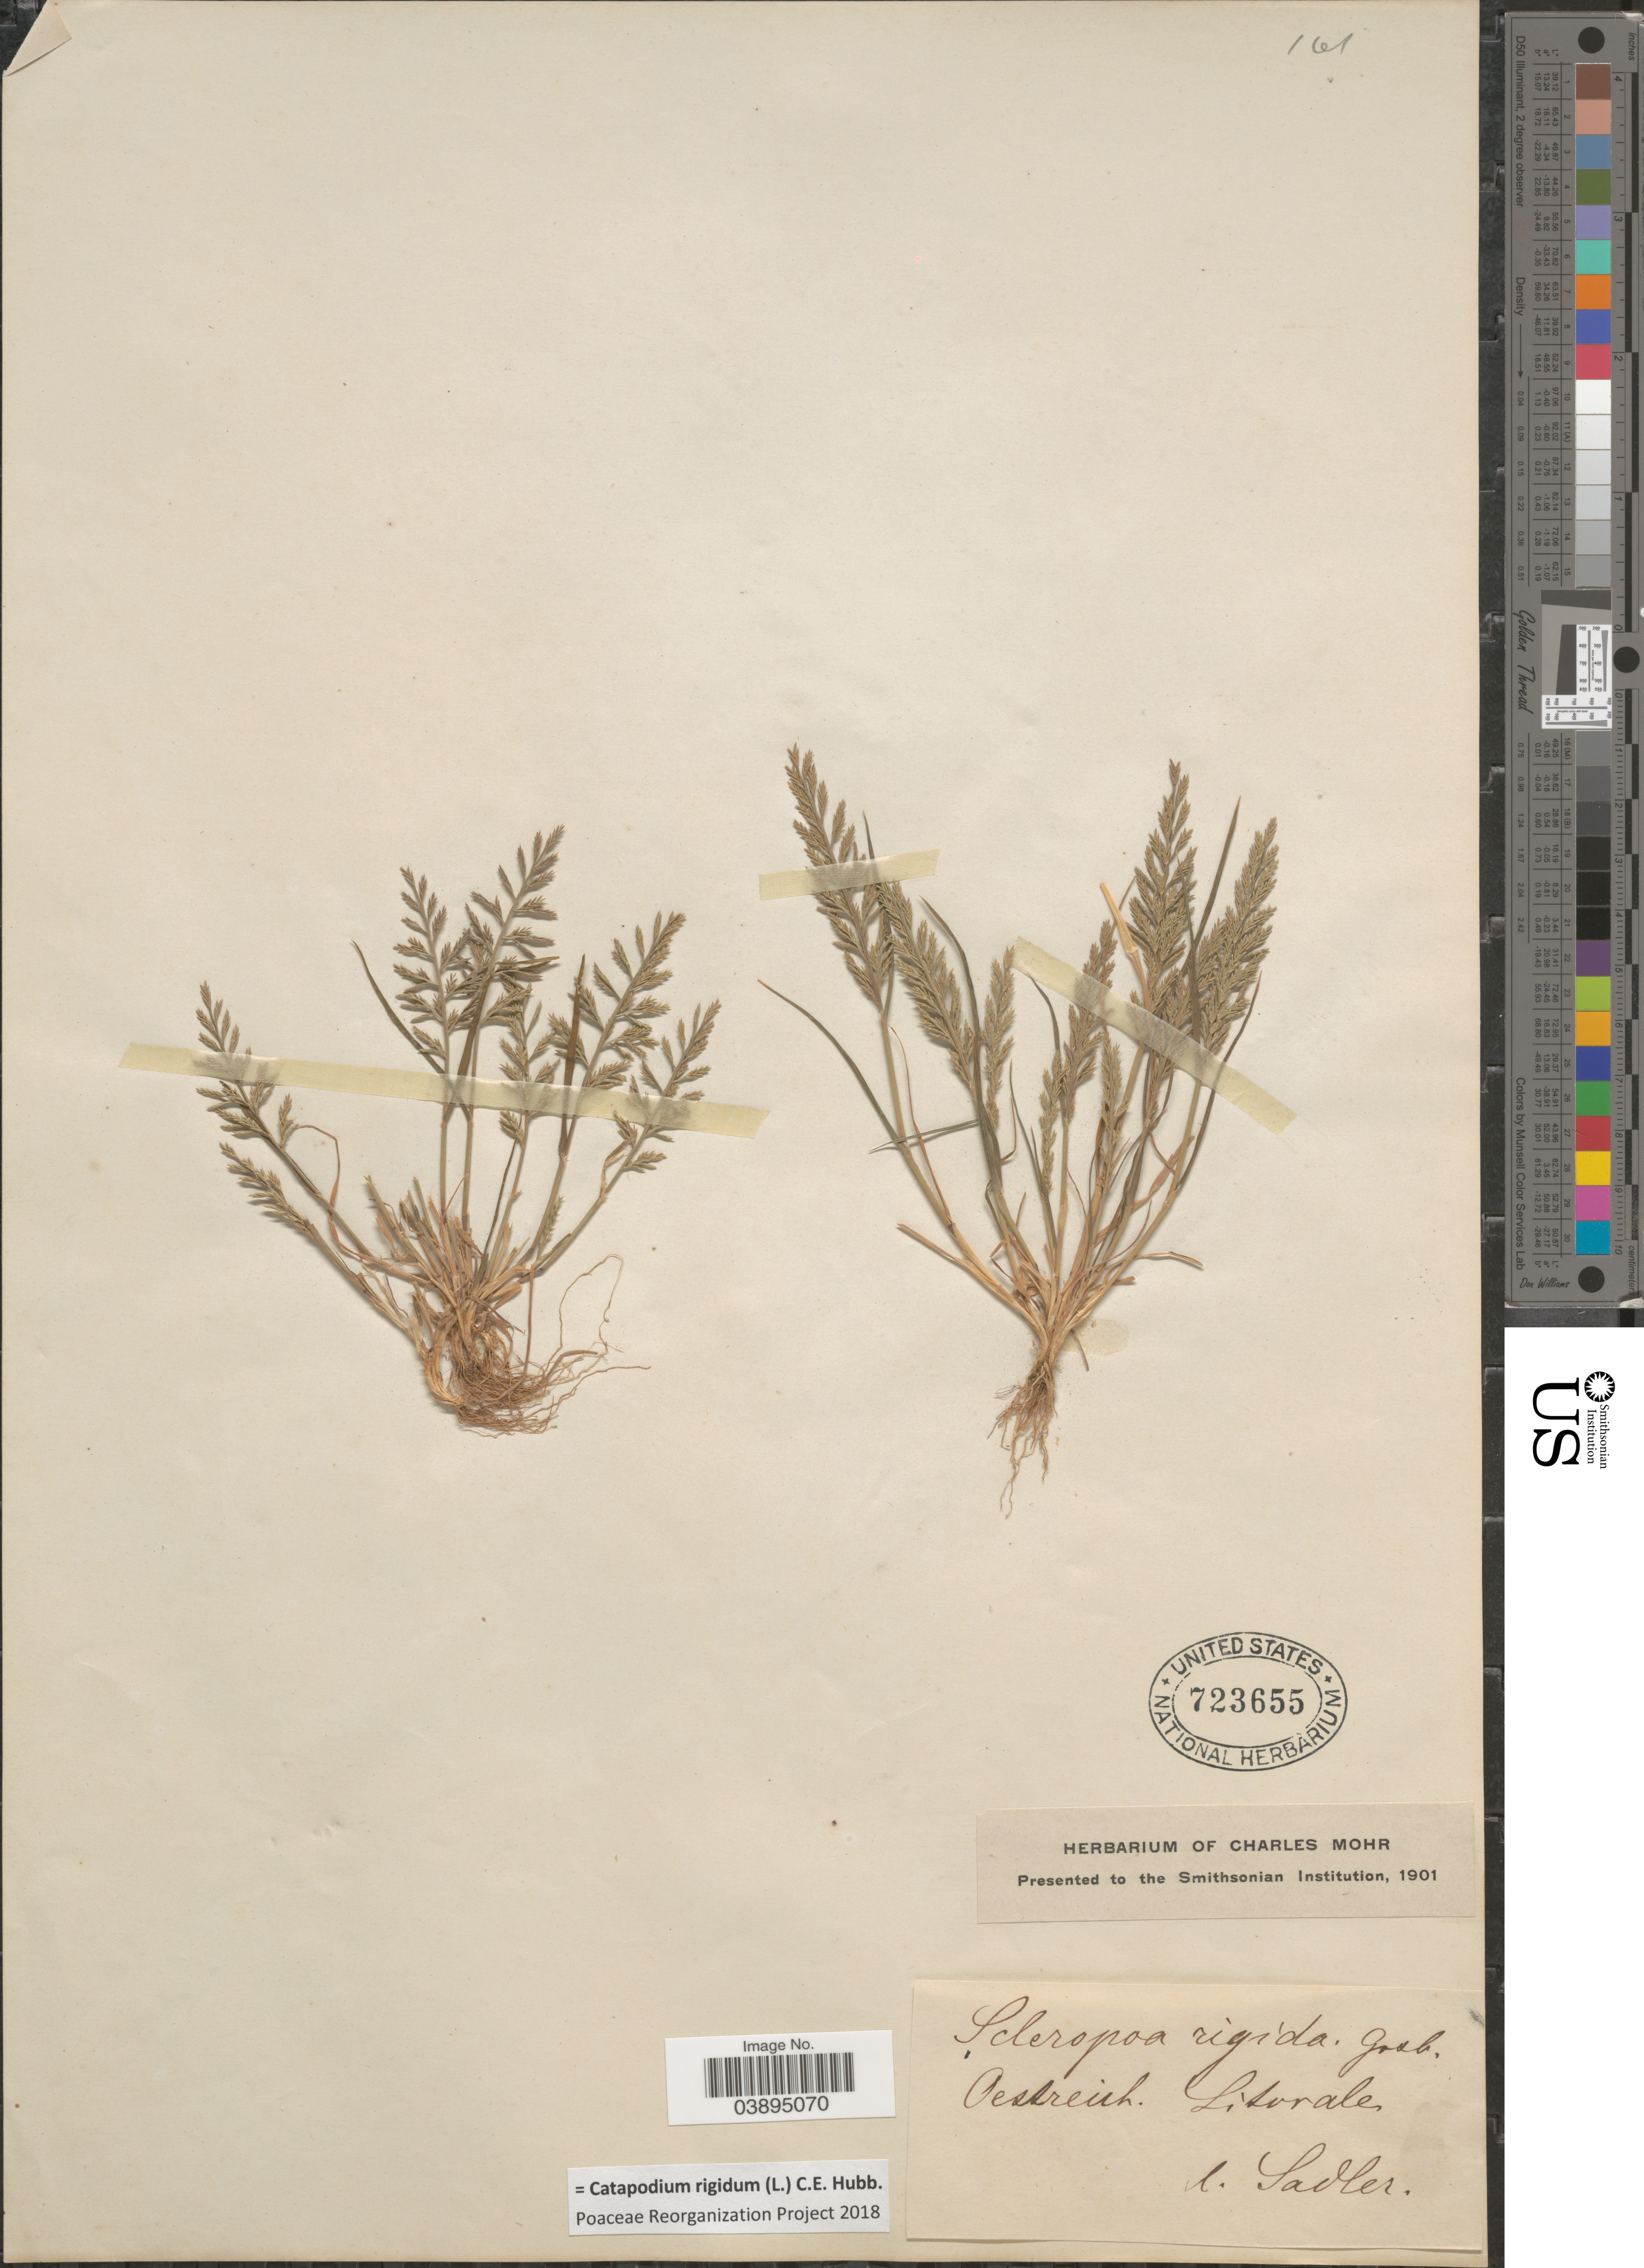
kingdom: Plantae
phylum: Tracheophyta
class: Liliopsida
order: Poales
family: Poaceae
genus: Catapodium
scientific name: Catapodium rigidum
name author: (L.) C.E. Hubb.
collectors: -. Sadler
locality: Oestrech Litorale.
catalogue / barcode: US 723655